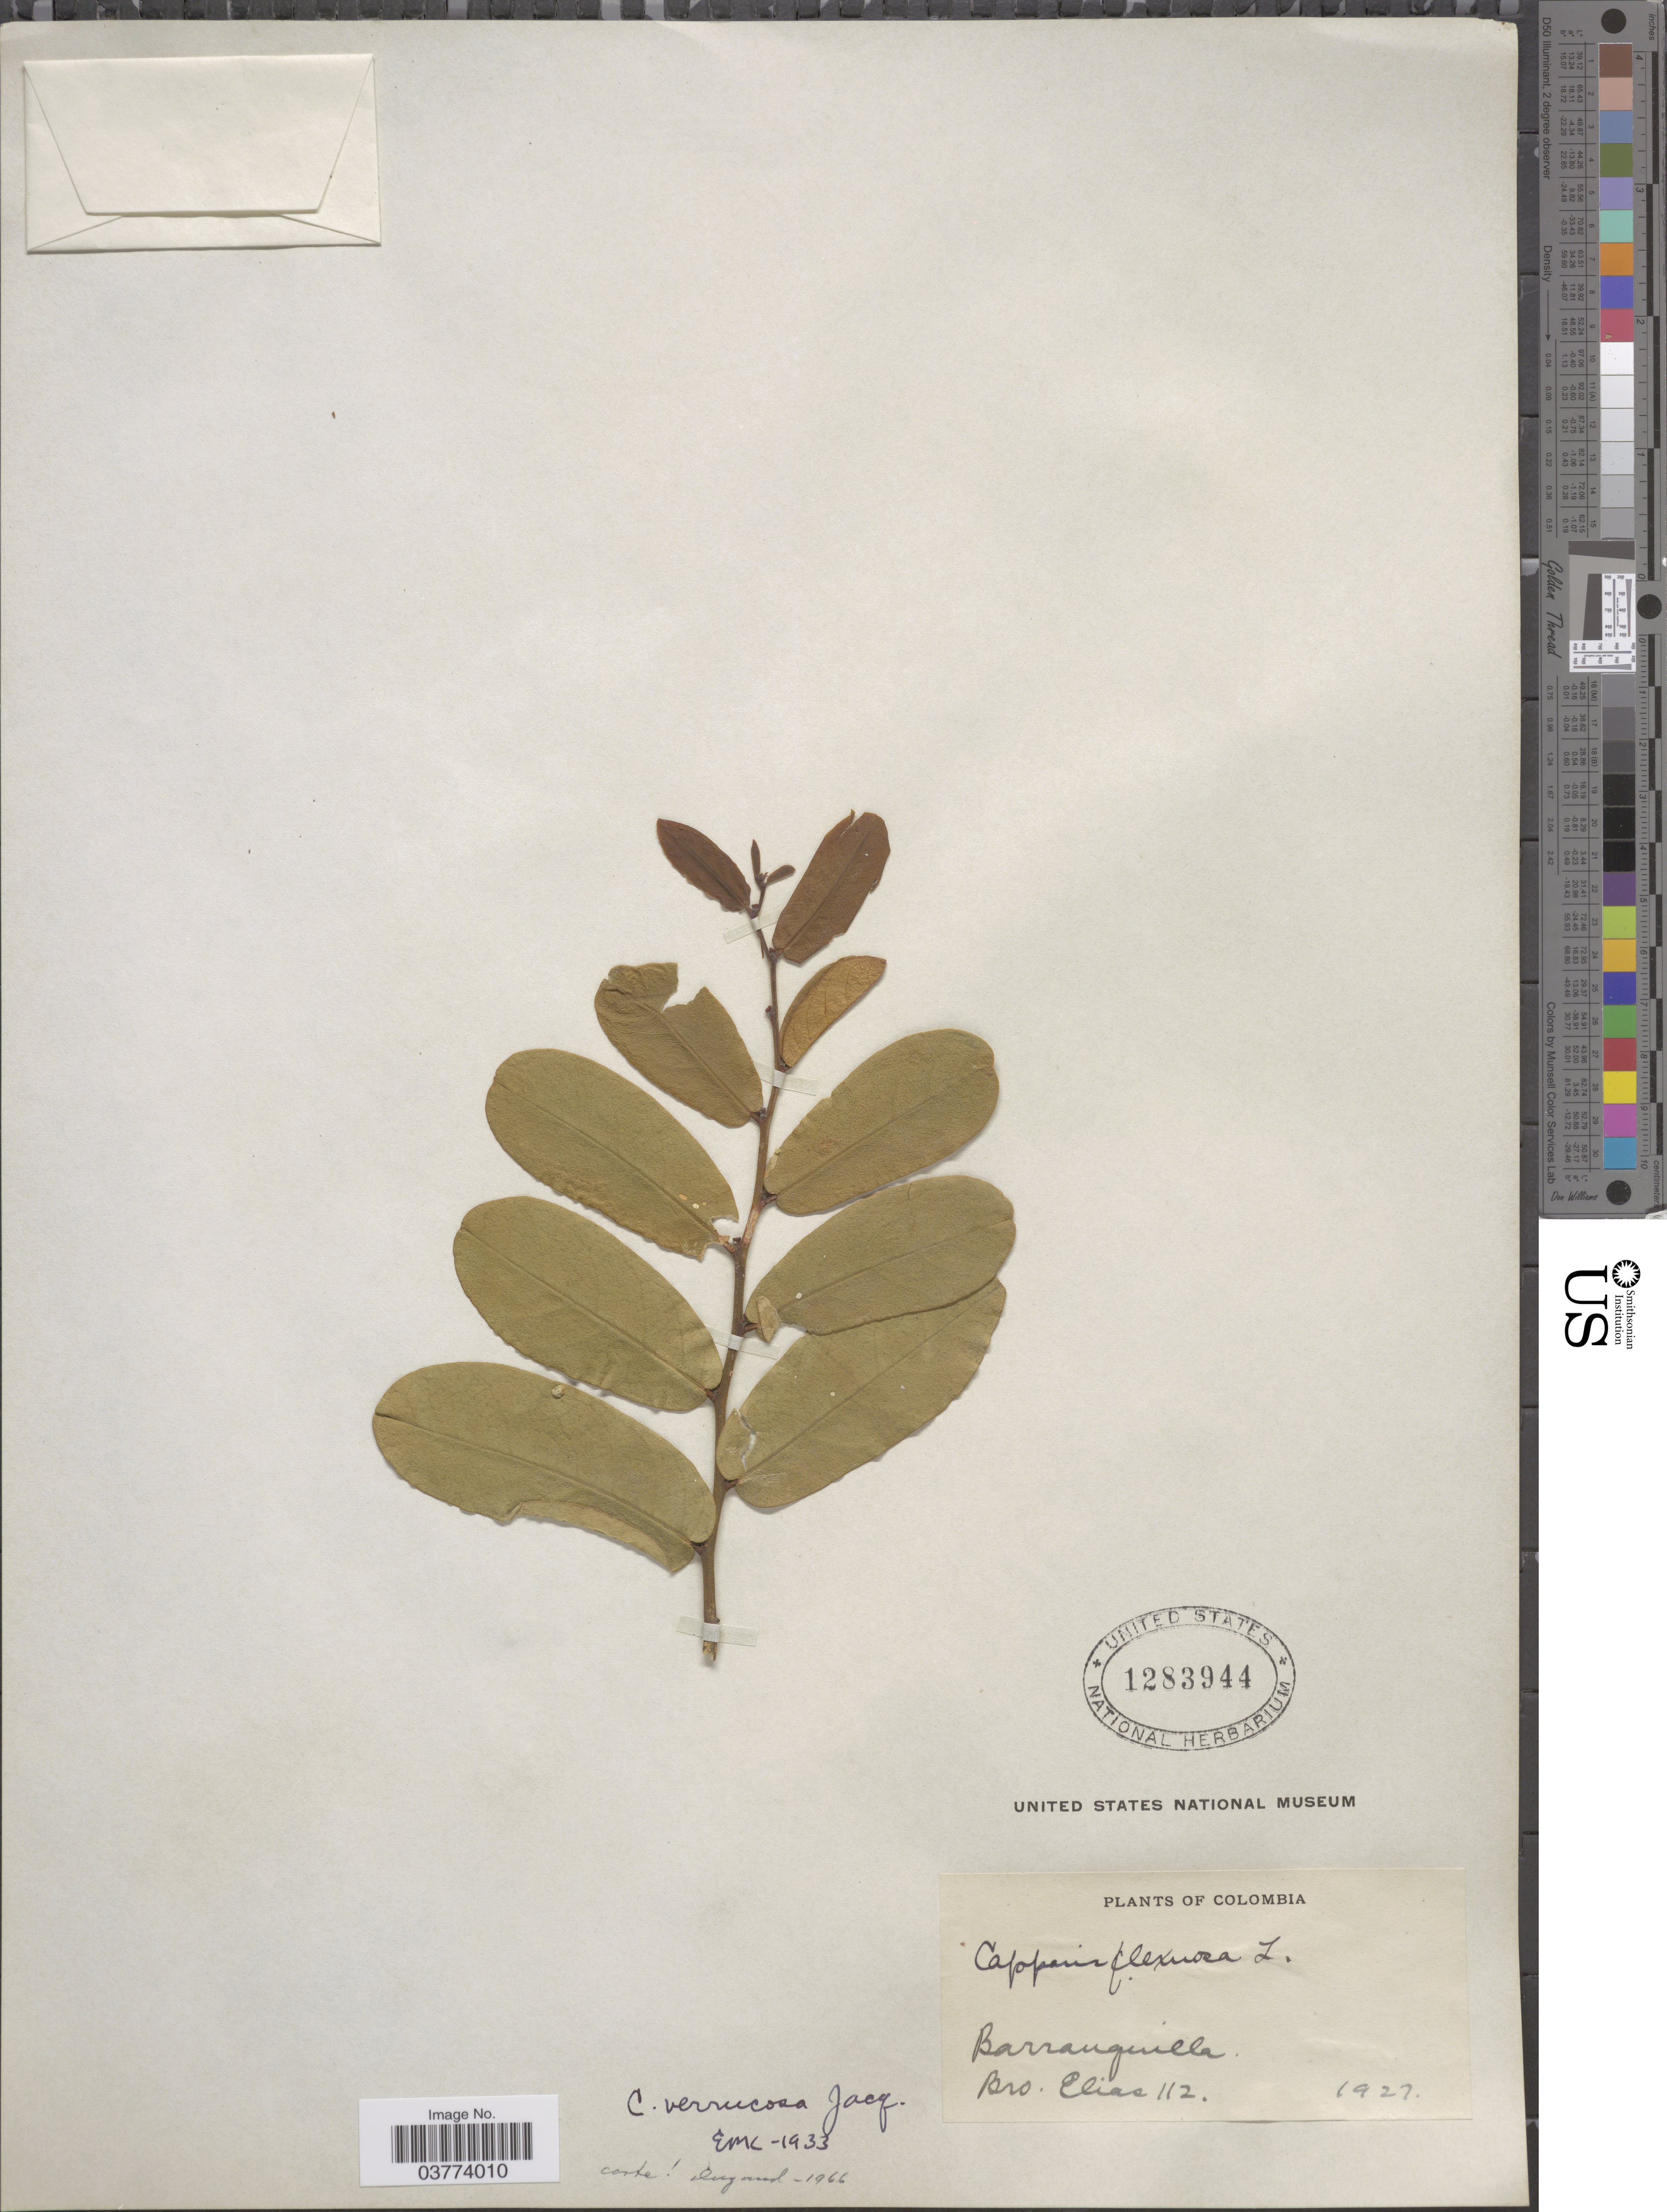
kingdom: Plantae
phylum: Tracheophyta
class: Magnoliopsida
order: Brassicales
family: Capparaceae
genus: Cynophalla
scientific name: Cynophalla verrucosa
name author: (Jacq.) J. Presl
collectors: Bro. Elias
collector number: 112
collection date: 1927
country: Colombia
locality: Barranquilla.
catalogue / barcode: US 1283944